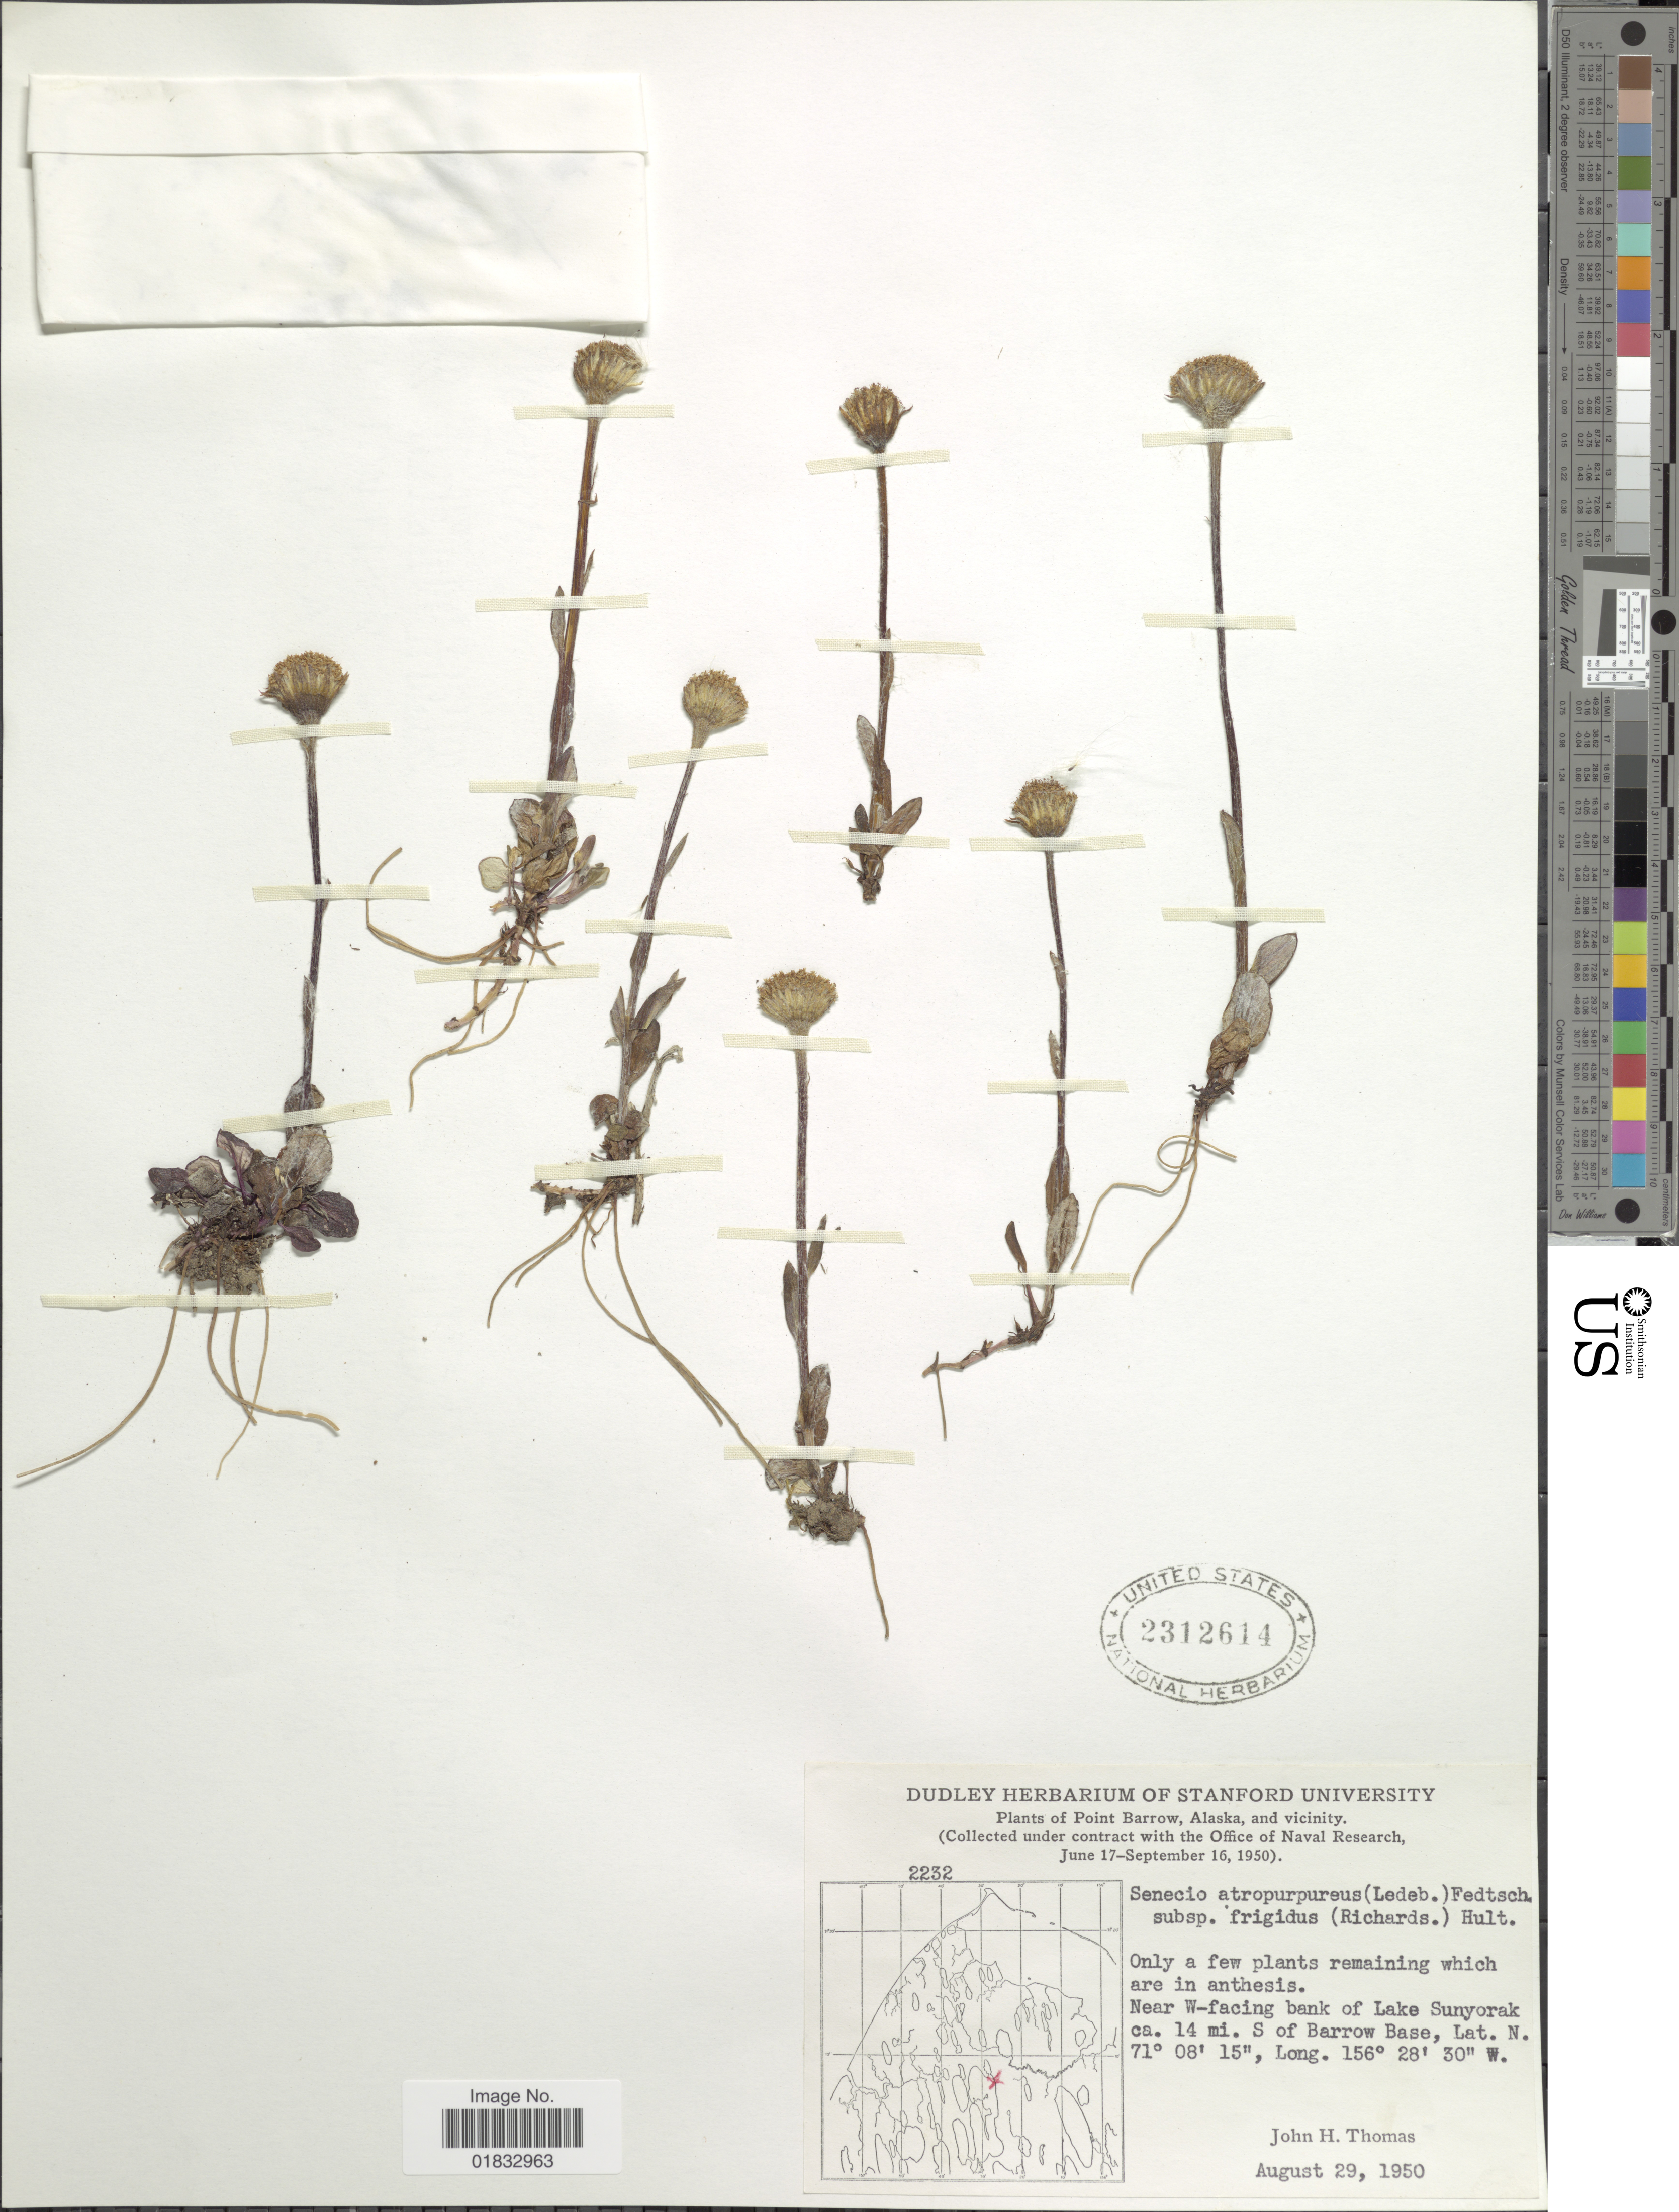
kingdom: Plantae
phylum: Tracheophyta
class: Magnoliopsida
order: Asterales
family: Asteraceae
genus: Tephroseris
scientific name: Tephroseris frigida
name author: (Richardson) Holub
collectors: J. H. Thomas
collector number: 2232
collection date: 1950-08-29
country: United States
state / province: Alaska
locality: Point Barrow, Alaska, and vicinity, Near W-facing bank of Lake Sunyorak ca. 14 mi S of Barrow Base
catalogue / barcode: US 2312614